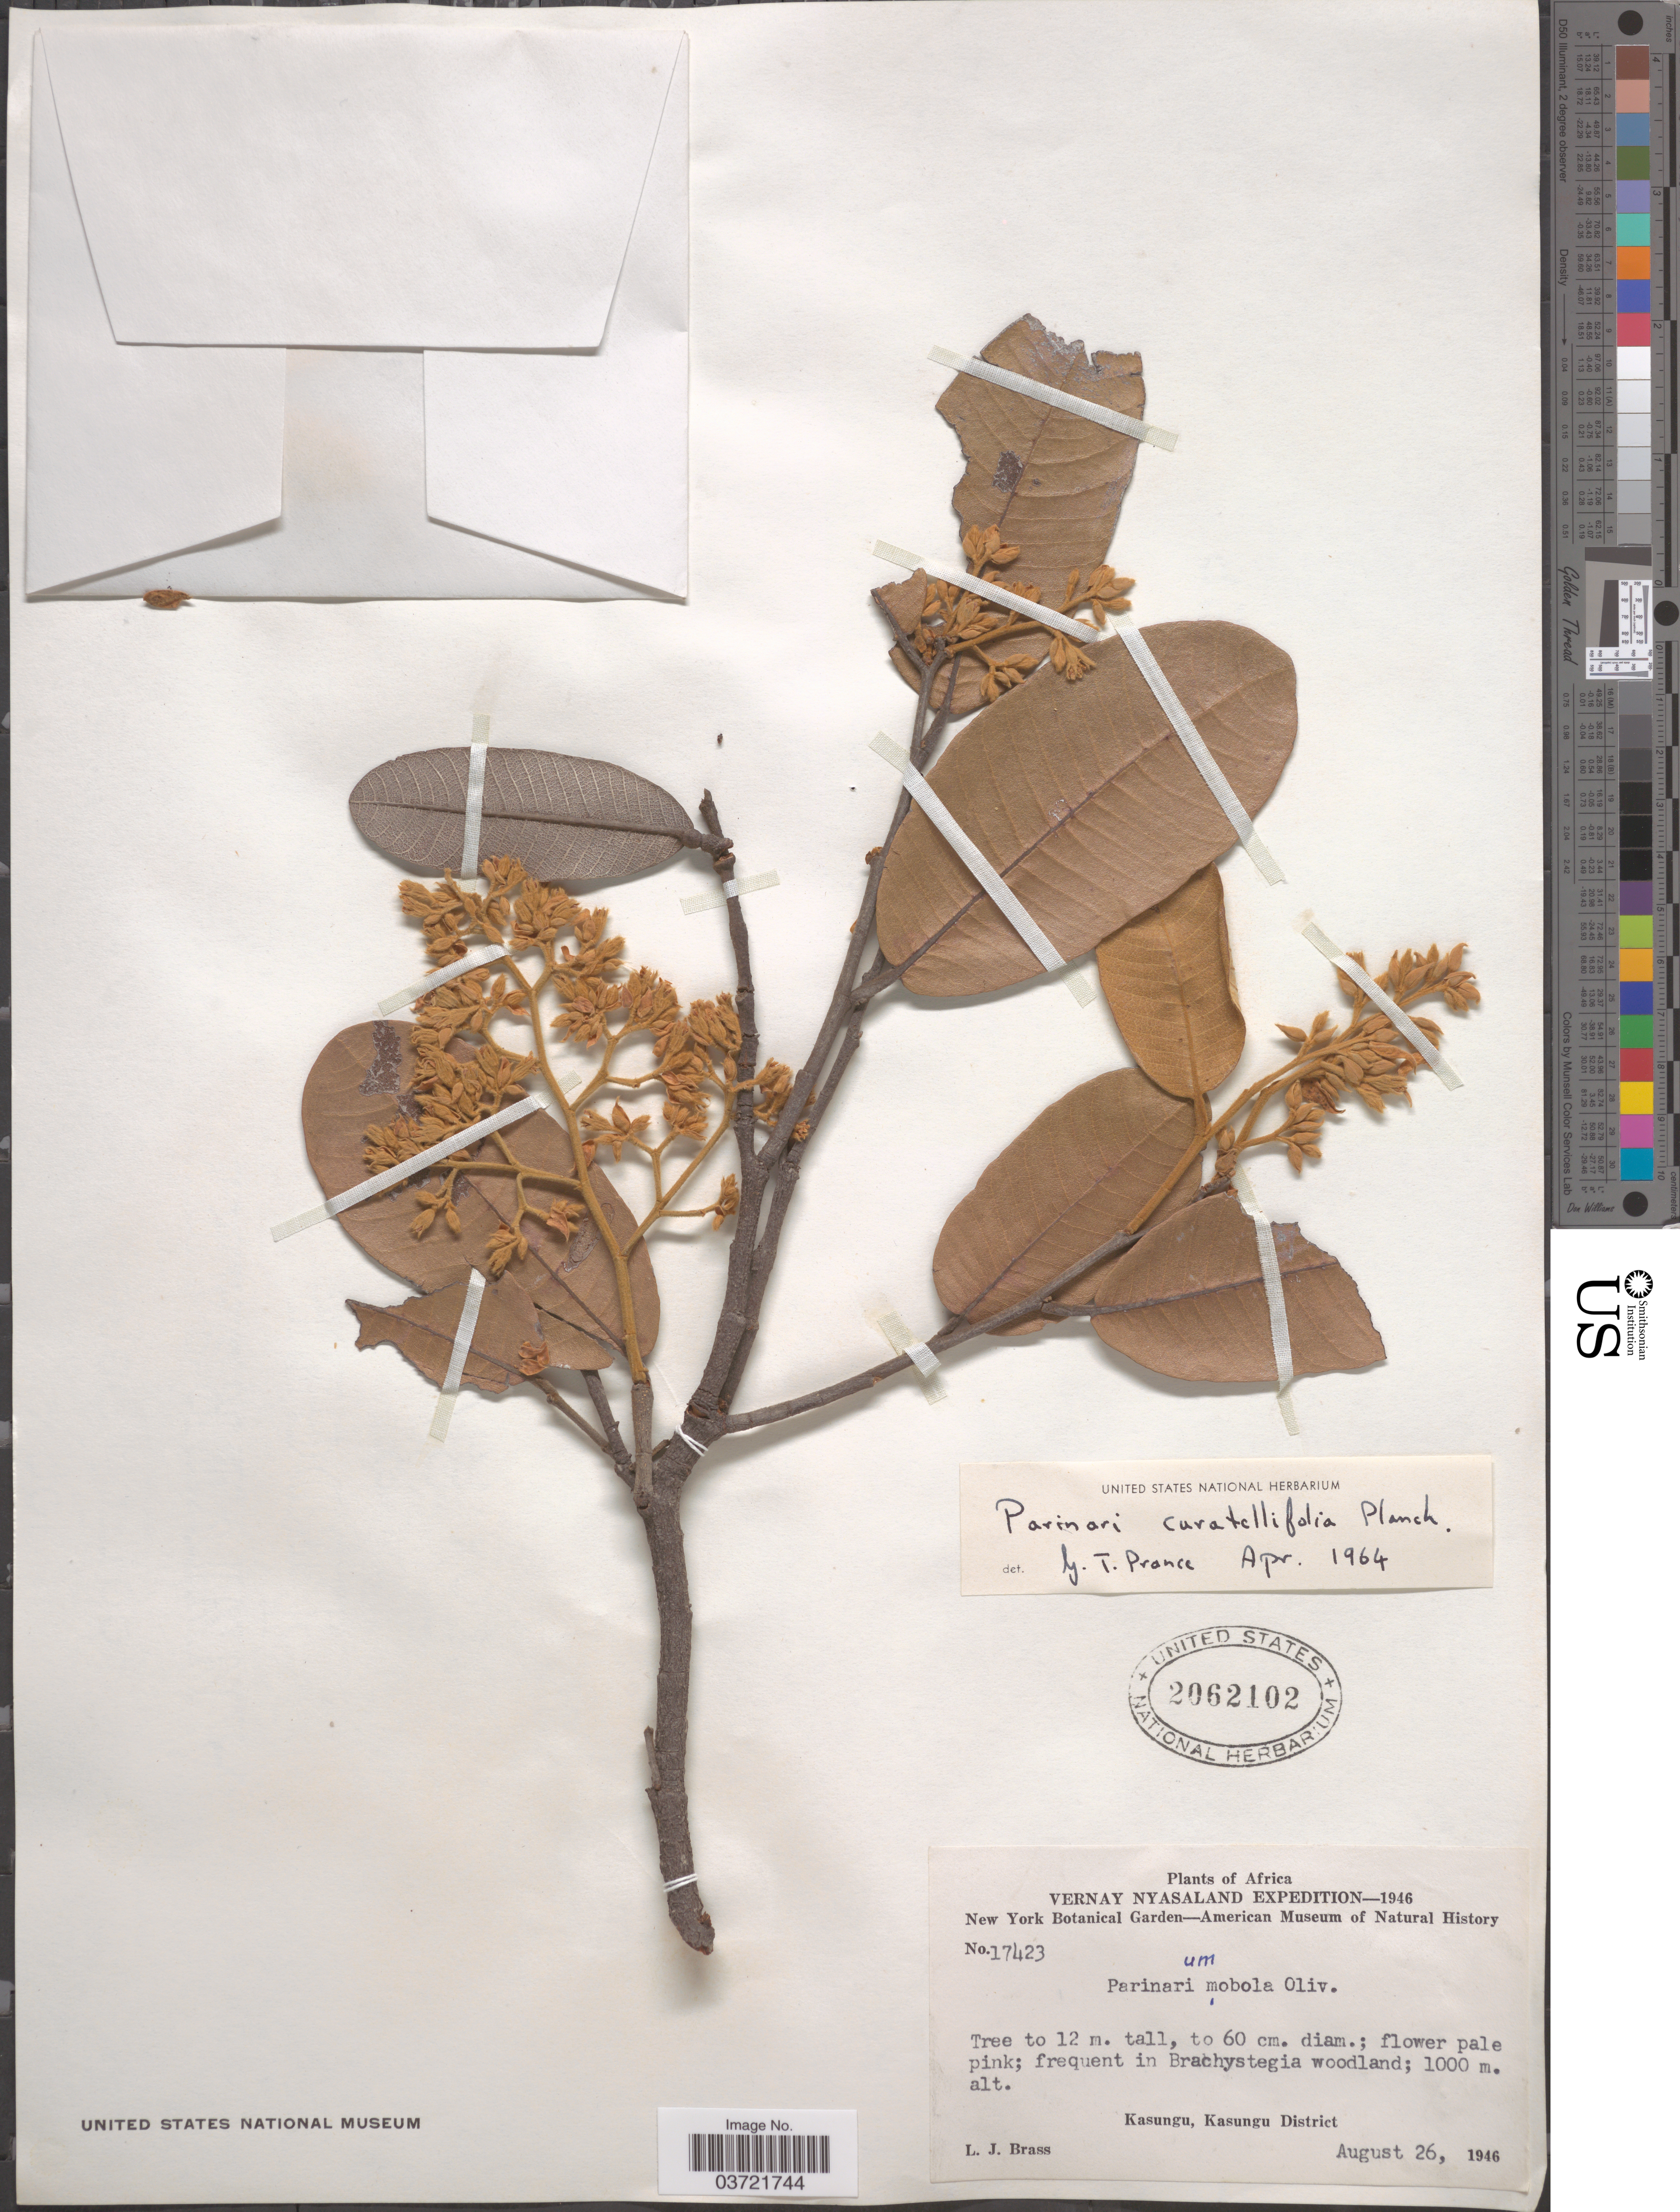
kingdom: Plantae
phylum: Tracheophyta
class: Magnoliopsida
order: Malpighiales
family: Chrysobalanaceae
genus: Parinari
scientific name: Parinari curatellifolia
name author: Planch. ex Benth.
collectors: L. J. Brass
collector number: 17423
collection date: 1946-08-26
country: Malawi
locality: Vernay Nyasaland. Kasungu, Kasungu District.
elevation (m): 1000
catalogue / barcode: US 2062102